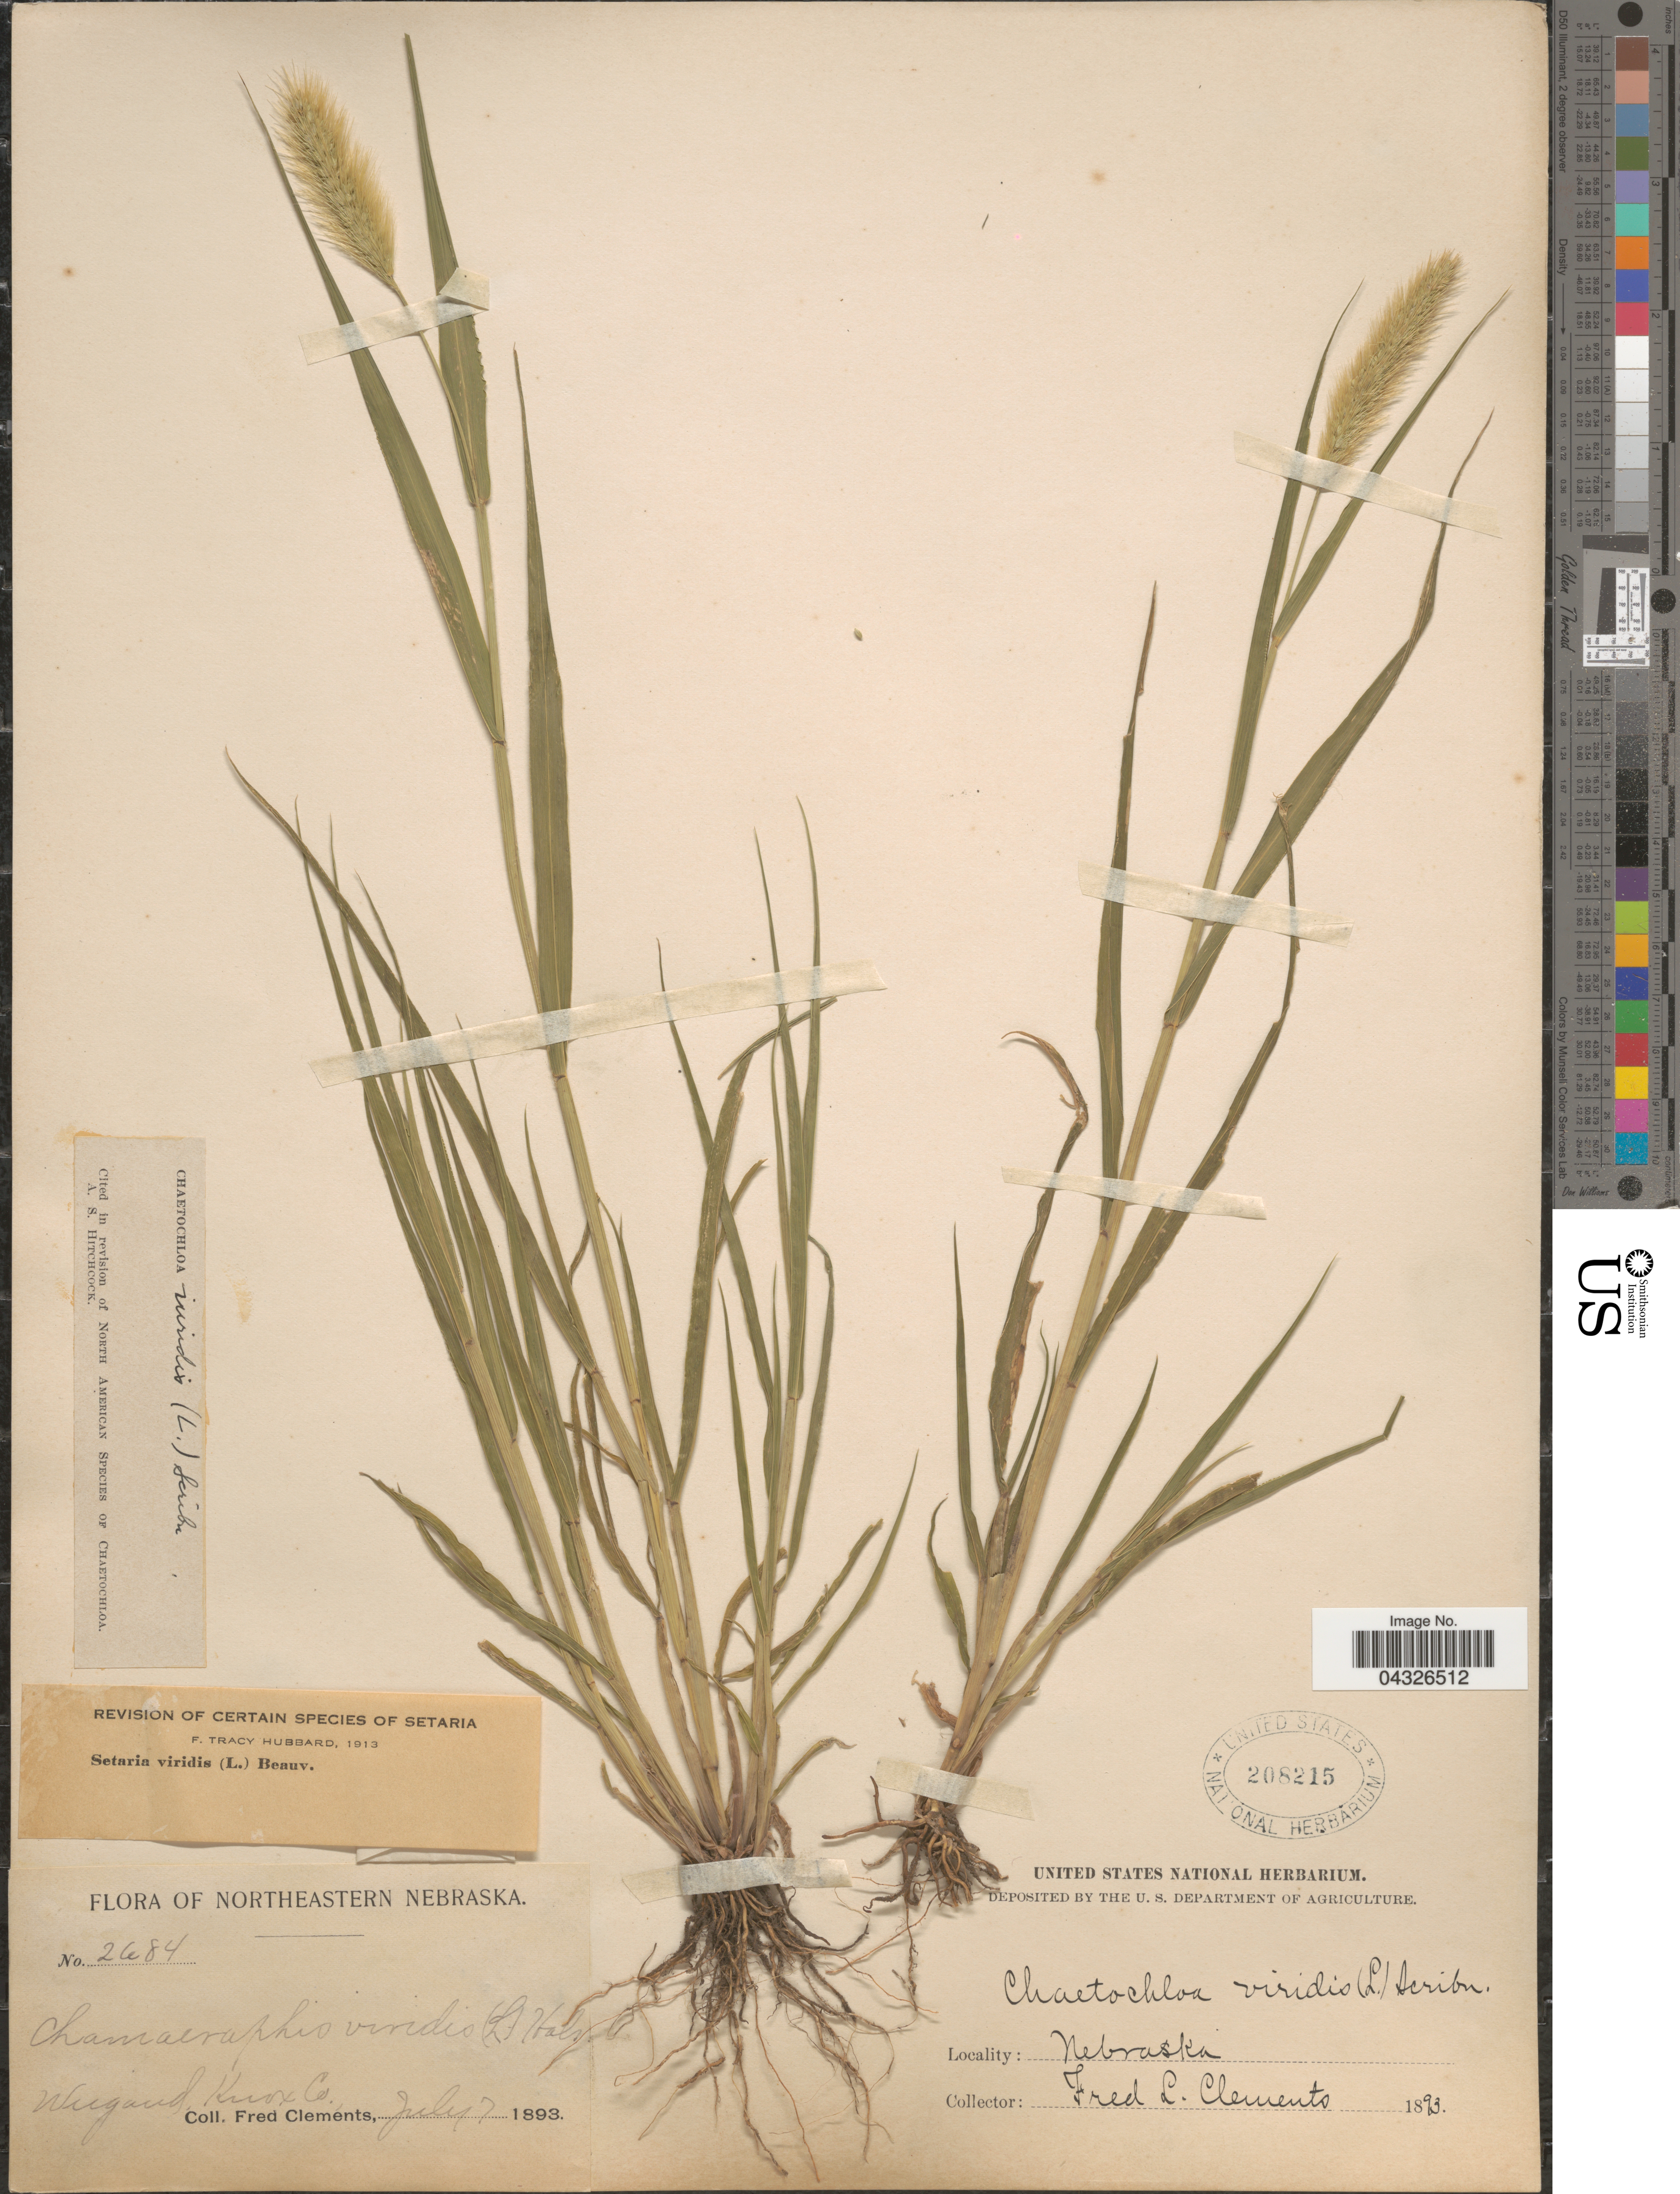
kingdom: Plantae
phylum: Tracheophyta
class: Liliopsida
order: Poales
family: Poaceae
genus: Setaria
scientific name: Setaria viridis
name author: (L.) P. Beauv.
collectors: F. E. Clements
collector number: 2684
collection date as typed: Transcribed d/m/y: 7/7/893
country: United States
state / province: Nebraska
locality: Northeastern Nebraska. Weigand, Knox Co.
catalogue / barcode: US 208215